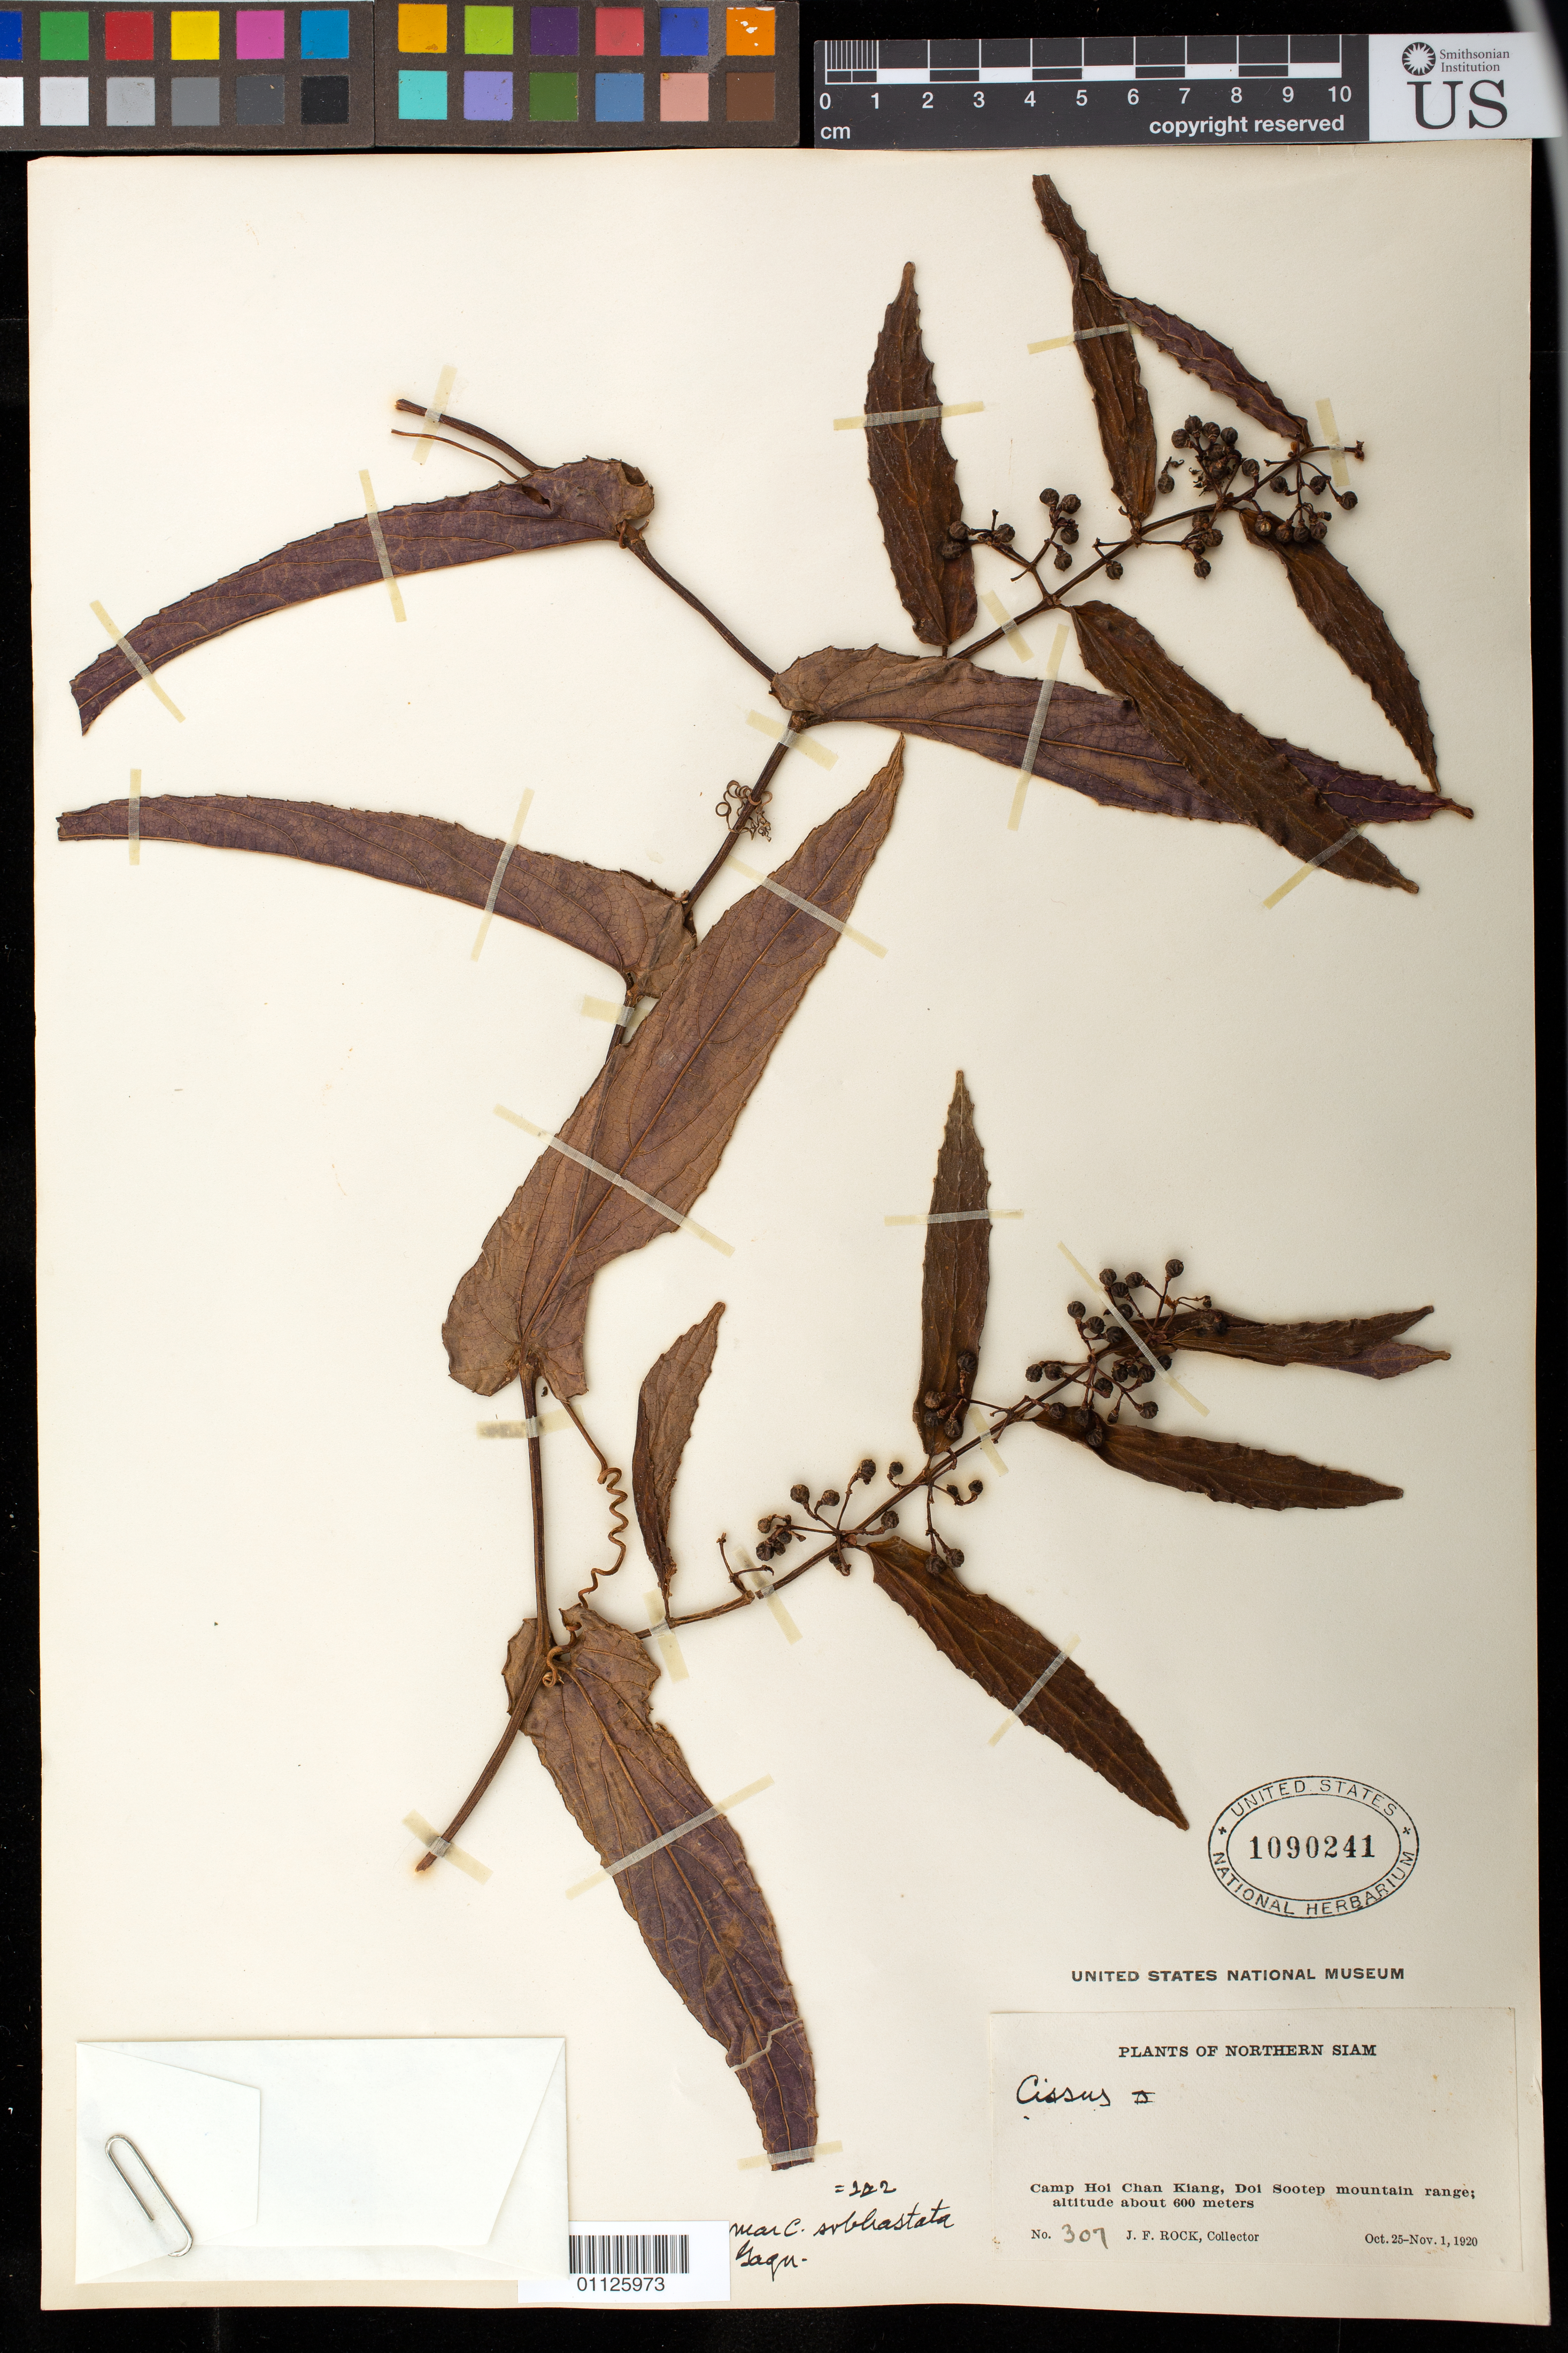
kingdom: Plantae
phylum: Tracheophyta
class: Magnoliopsida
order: Vitales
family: Vitaceae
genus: Cissus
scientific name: Cissus subhastata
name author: Gagnep.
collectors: J. F. Rock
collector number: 307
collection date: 1920-10-25/1920-11-01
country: Thailand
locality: Camp Hoi Chan Kiang, Doi Sootep Mt Range.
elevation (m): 600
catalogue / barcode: US 1090241